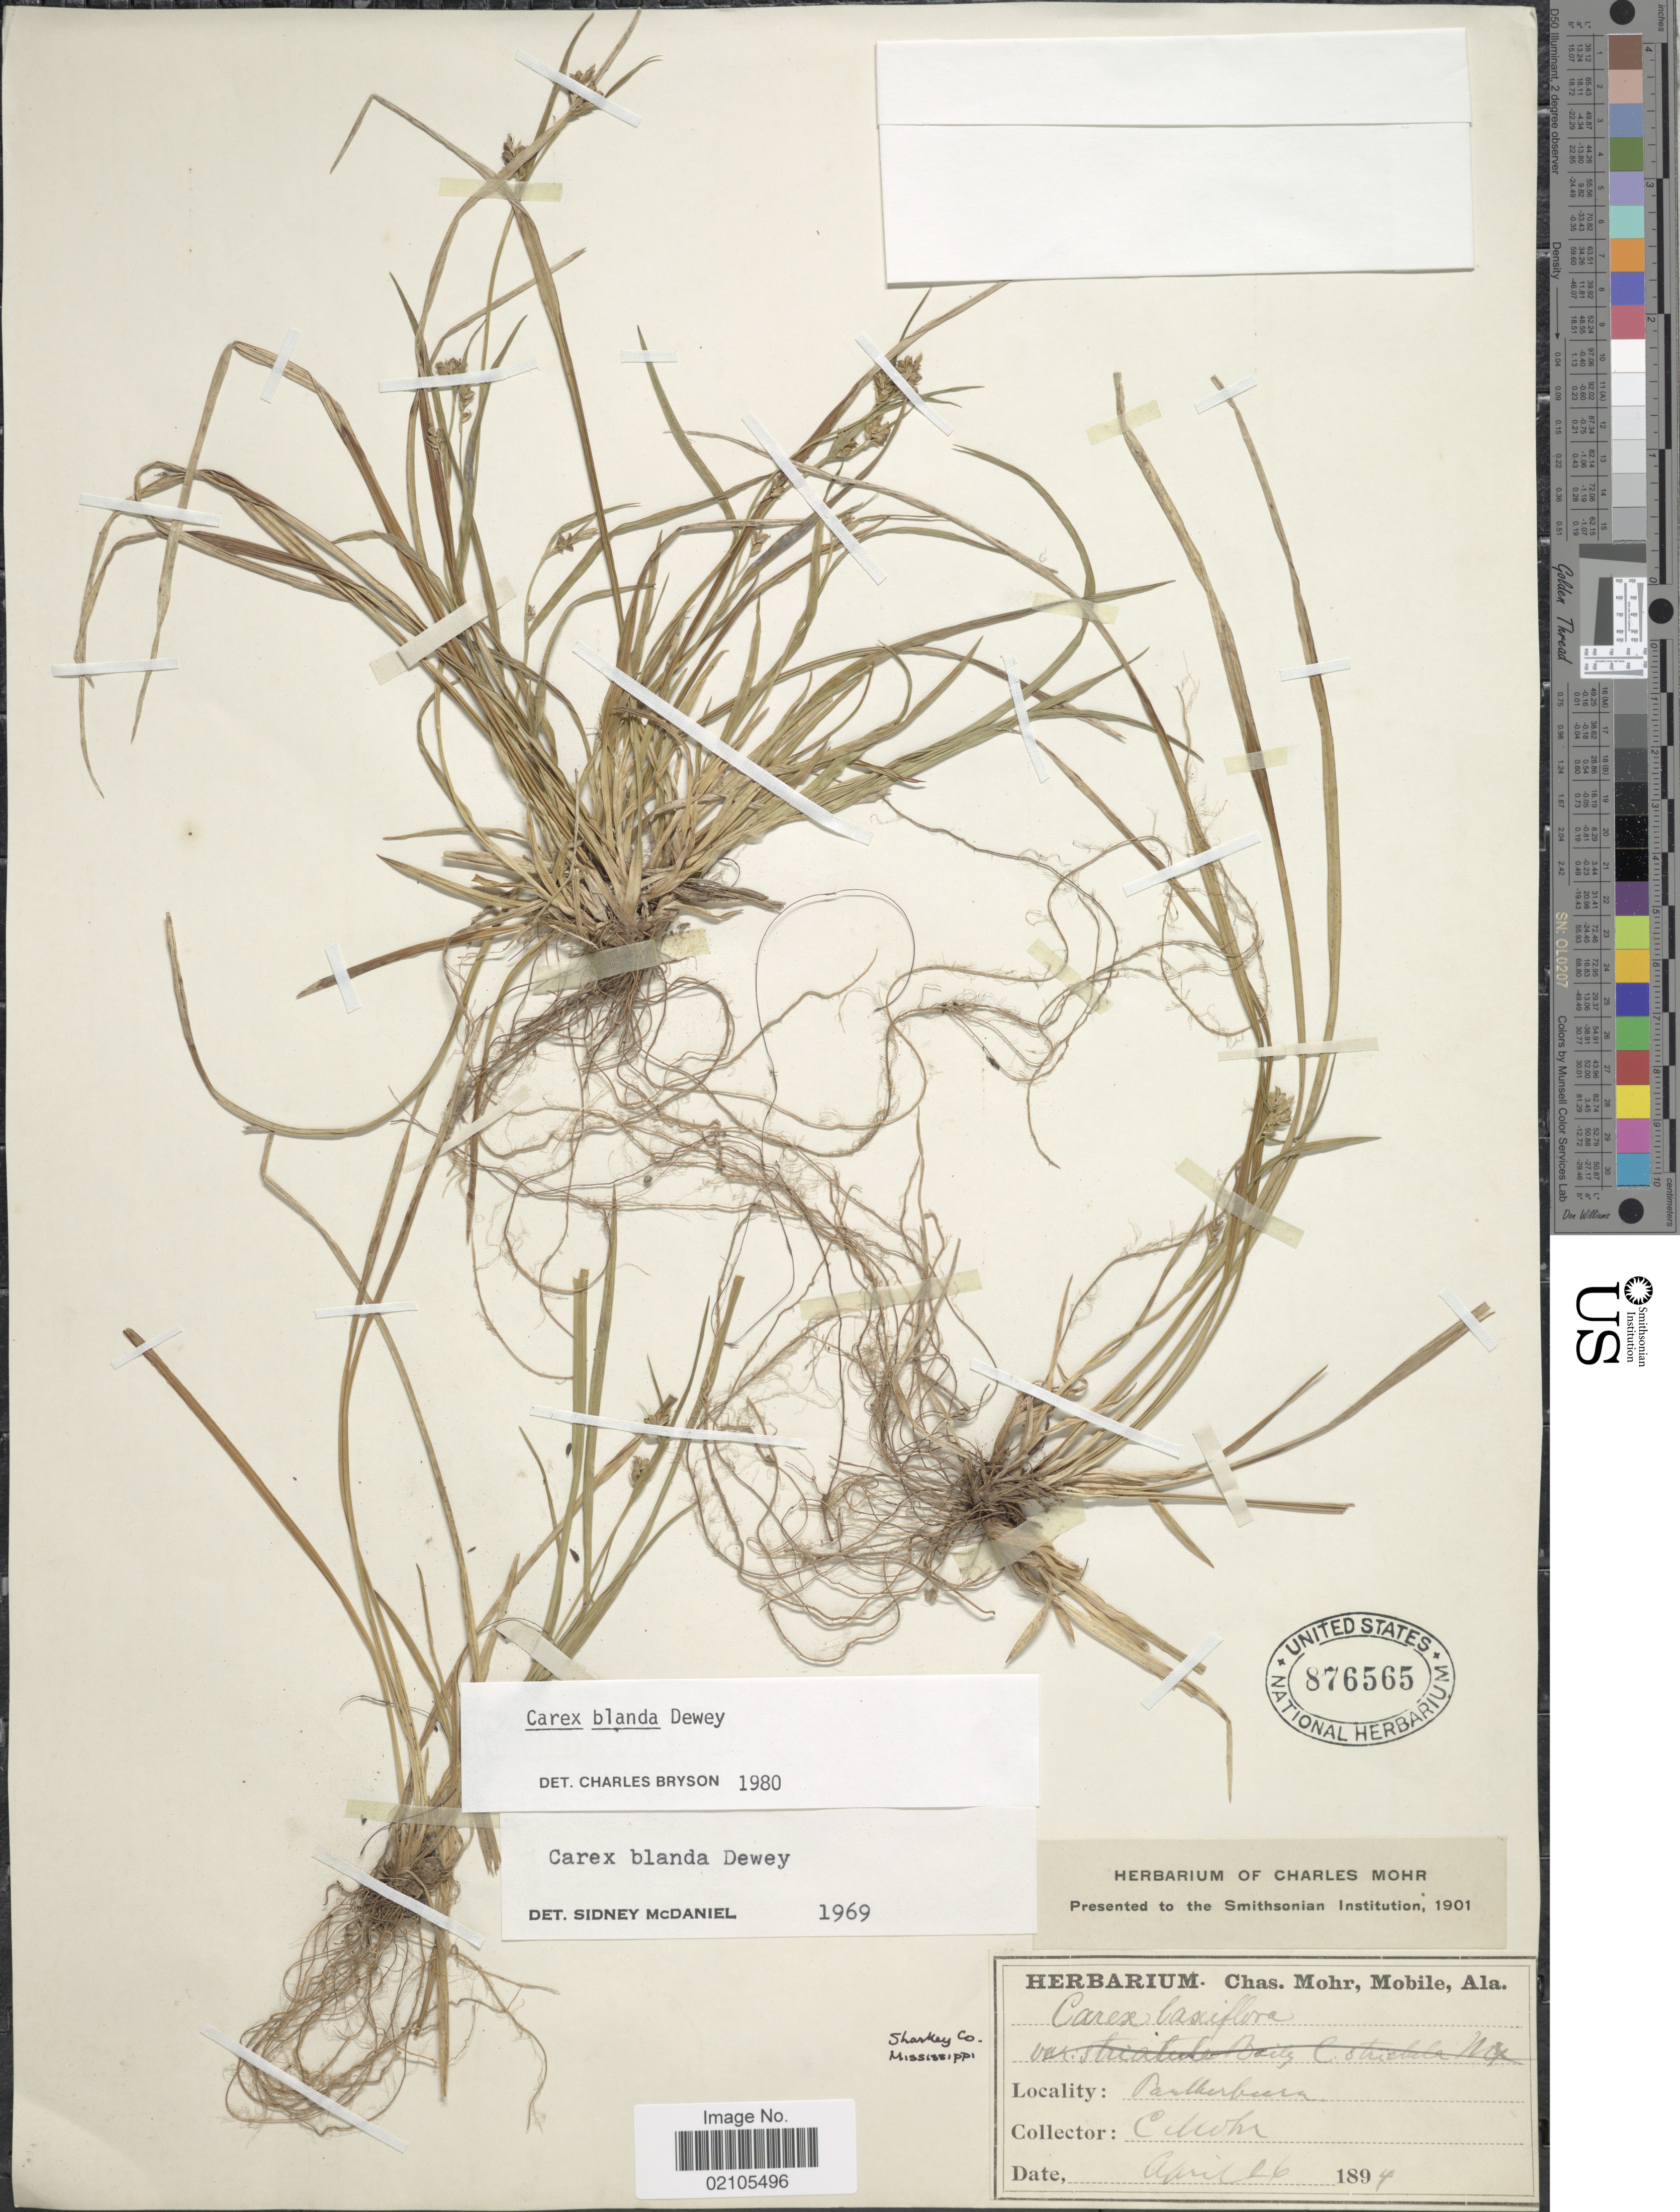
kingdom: Plantae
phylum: Tracheophyta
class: Liliopsida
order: Poales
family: Cyperaceae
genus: Carex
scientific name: Carex blanda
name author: Dewey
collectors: Mohr, C. T. (herbarium)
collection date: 1894-04-26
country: United States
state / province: Mississippi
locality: Sharkey Co. Panther Burn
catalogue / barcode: US 876565